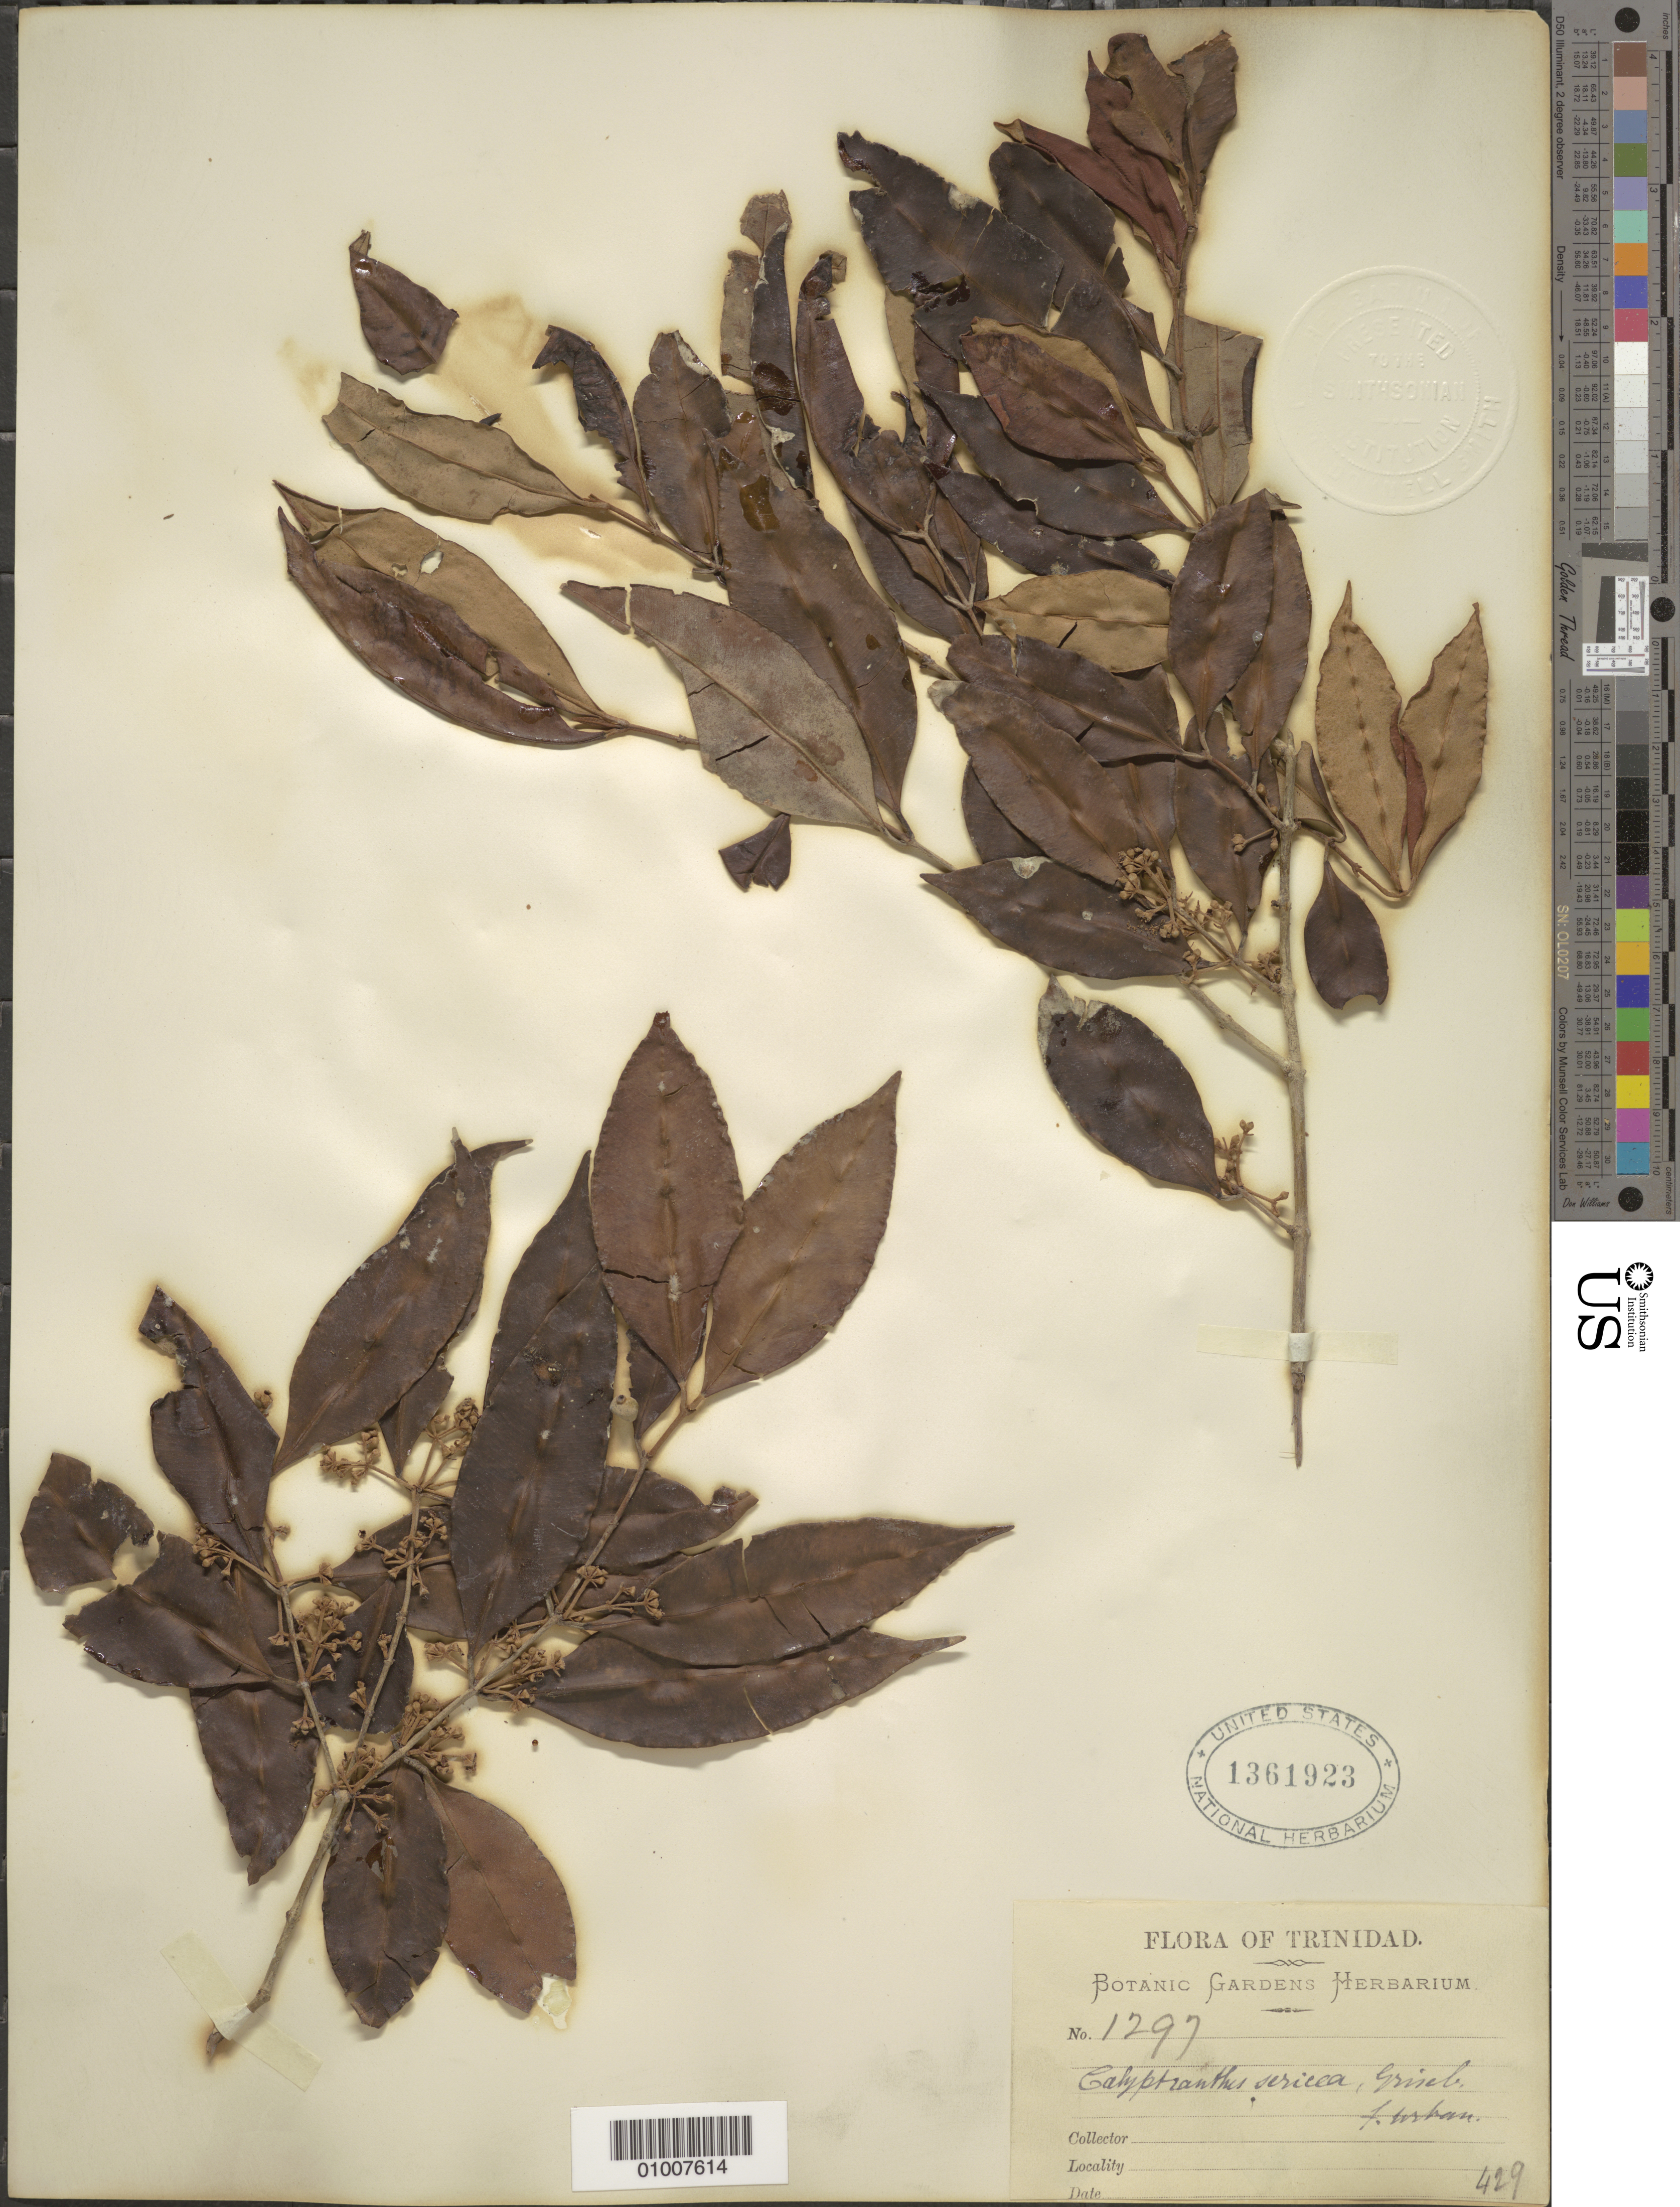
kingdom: Plantae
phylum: Tracheophyta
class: Magnoliopsida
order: Myrtales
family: Myrtaceae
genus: Myrcia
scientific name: Myrcia fasciculata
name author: (O. Berg) K. Campbell & K. Samra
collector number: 1297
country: Trinidad and Tobago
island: Trinidad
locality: Trinidad Botanic Gardens Herbarium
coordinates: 0 N, 0 E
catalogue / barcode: US 1361923